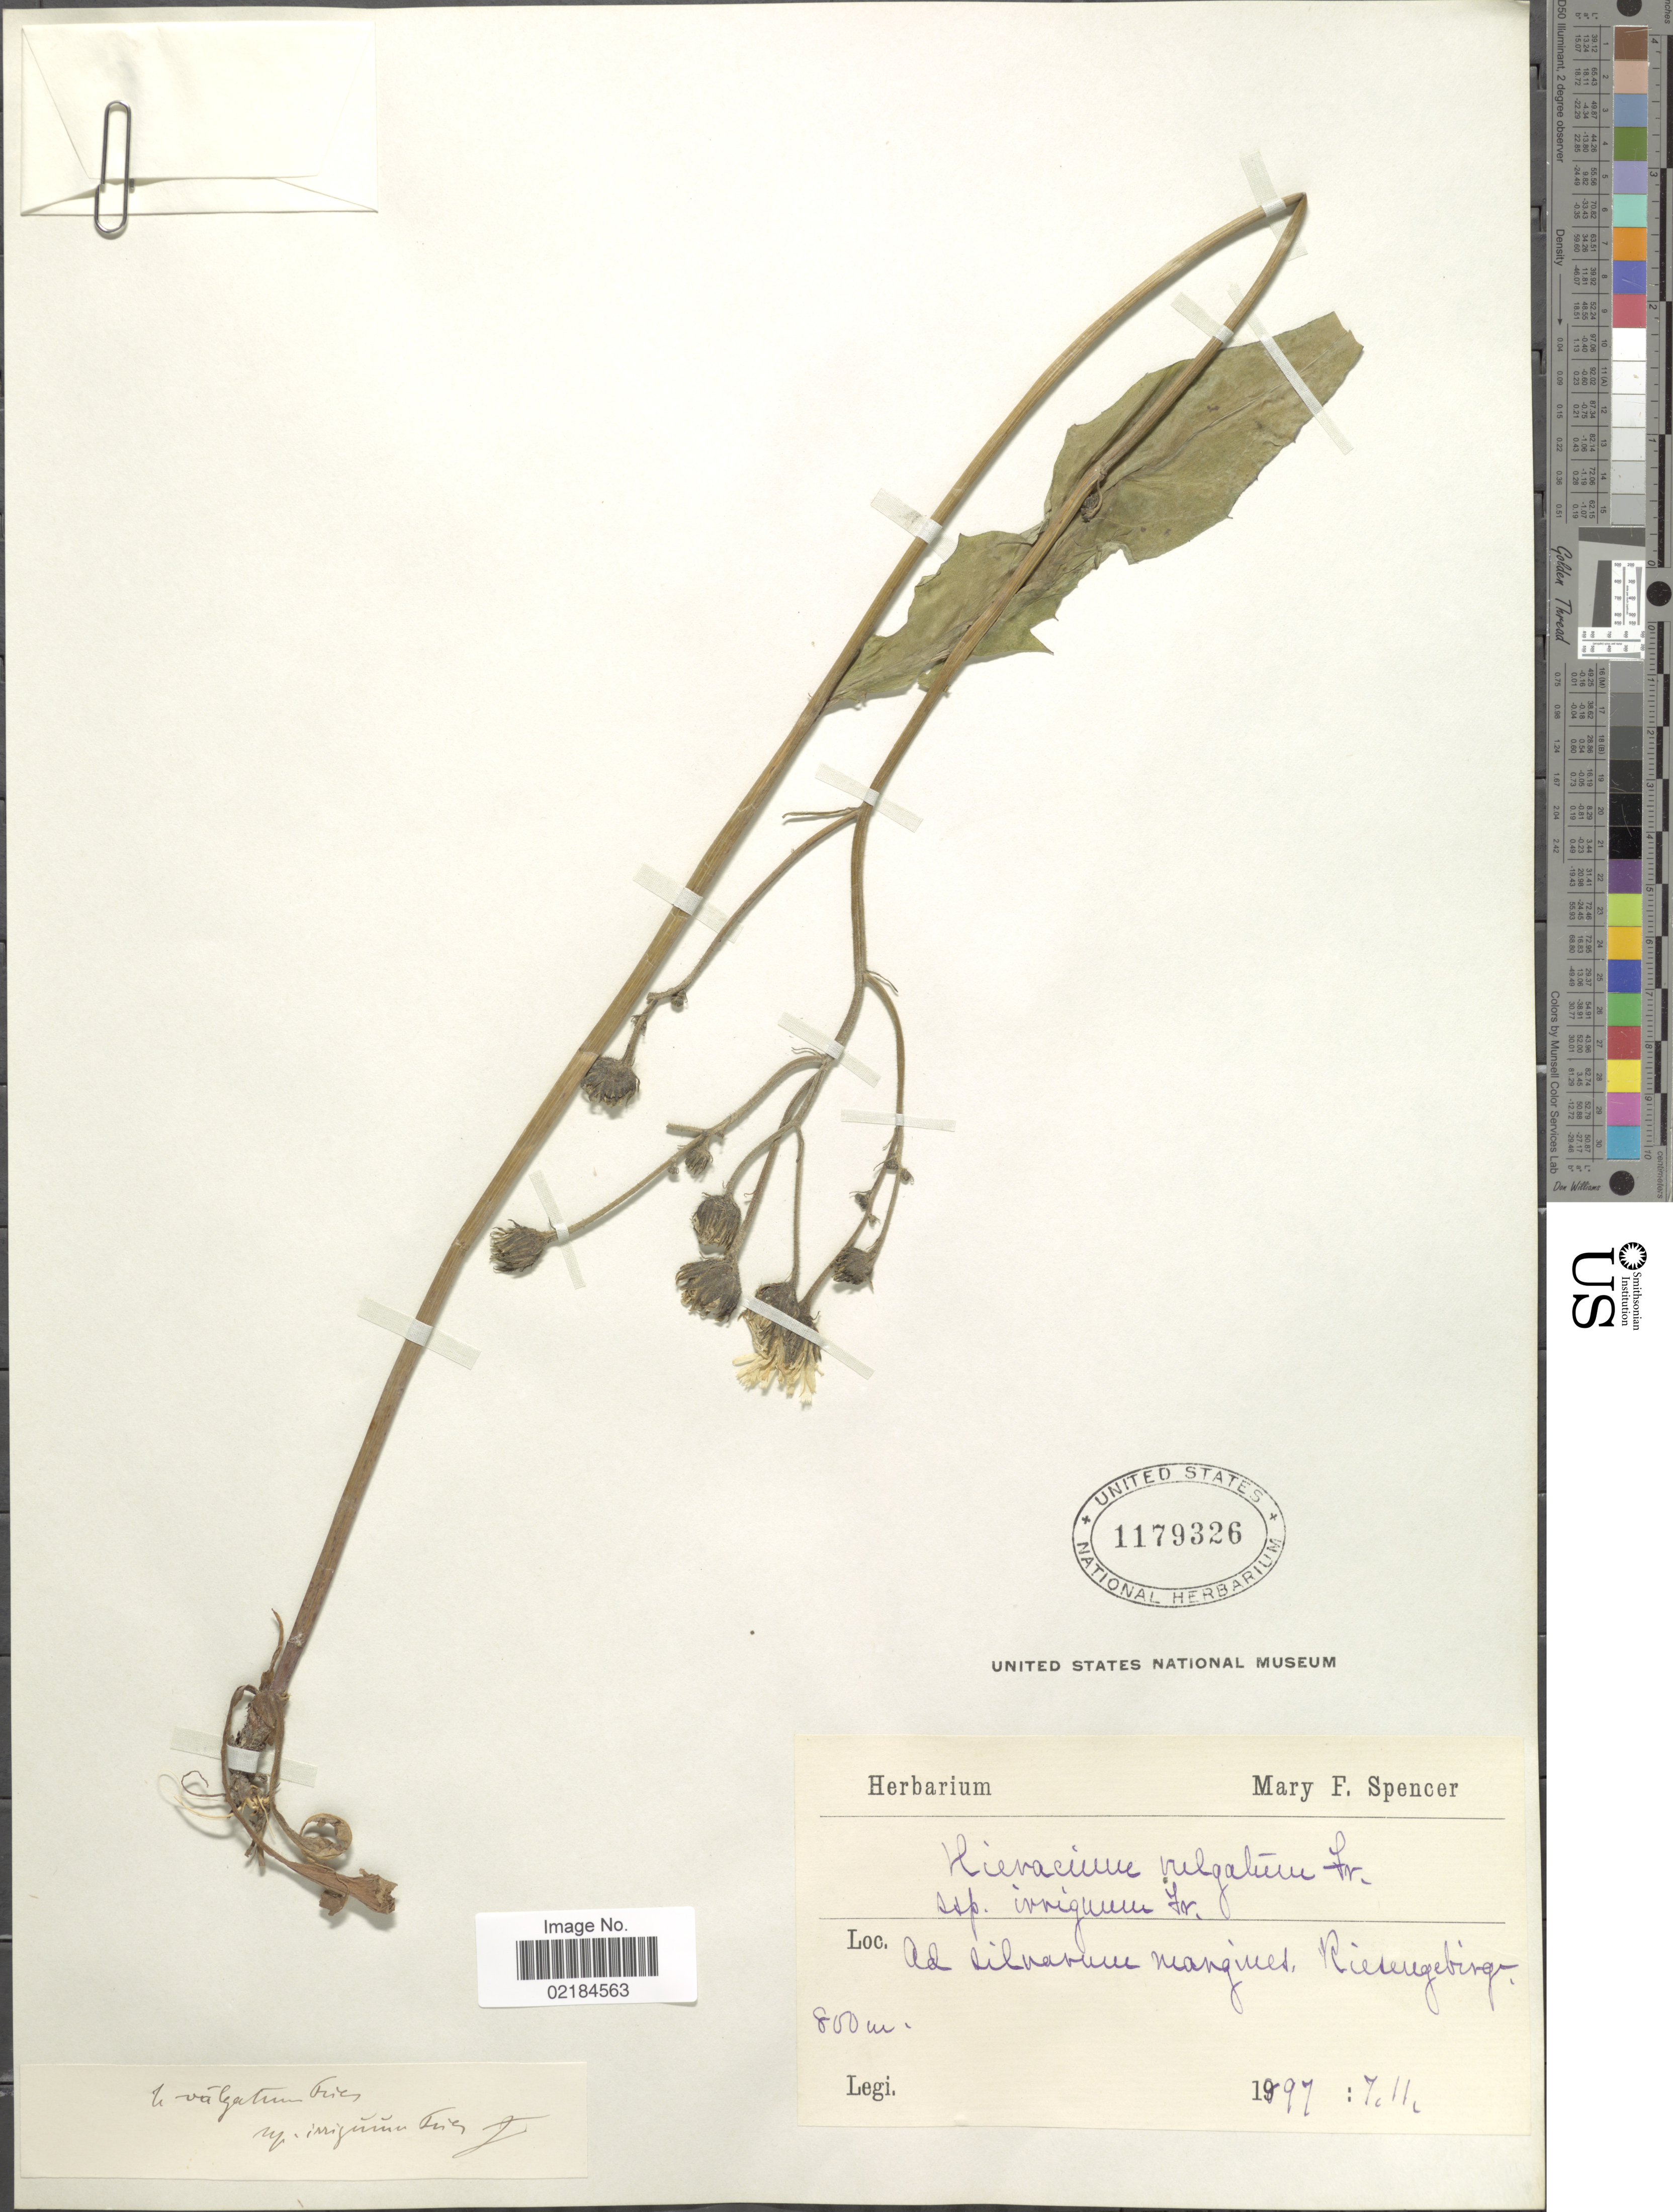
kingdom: Plantae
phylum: Tracheophyta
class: Magnoliopsida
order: Asterales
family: Asteraceae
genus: Hieracium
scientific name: Hieracium lachenalii subsp. cruenifolium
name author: (Dahlst. & Lübeck) Zahn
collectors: M. Spencer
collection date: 1997-11-07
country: Poland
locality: Ad silvavum mangmes, Riesengebirge [interpreted]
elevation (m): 800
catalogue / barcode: US 1179326